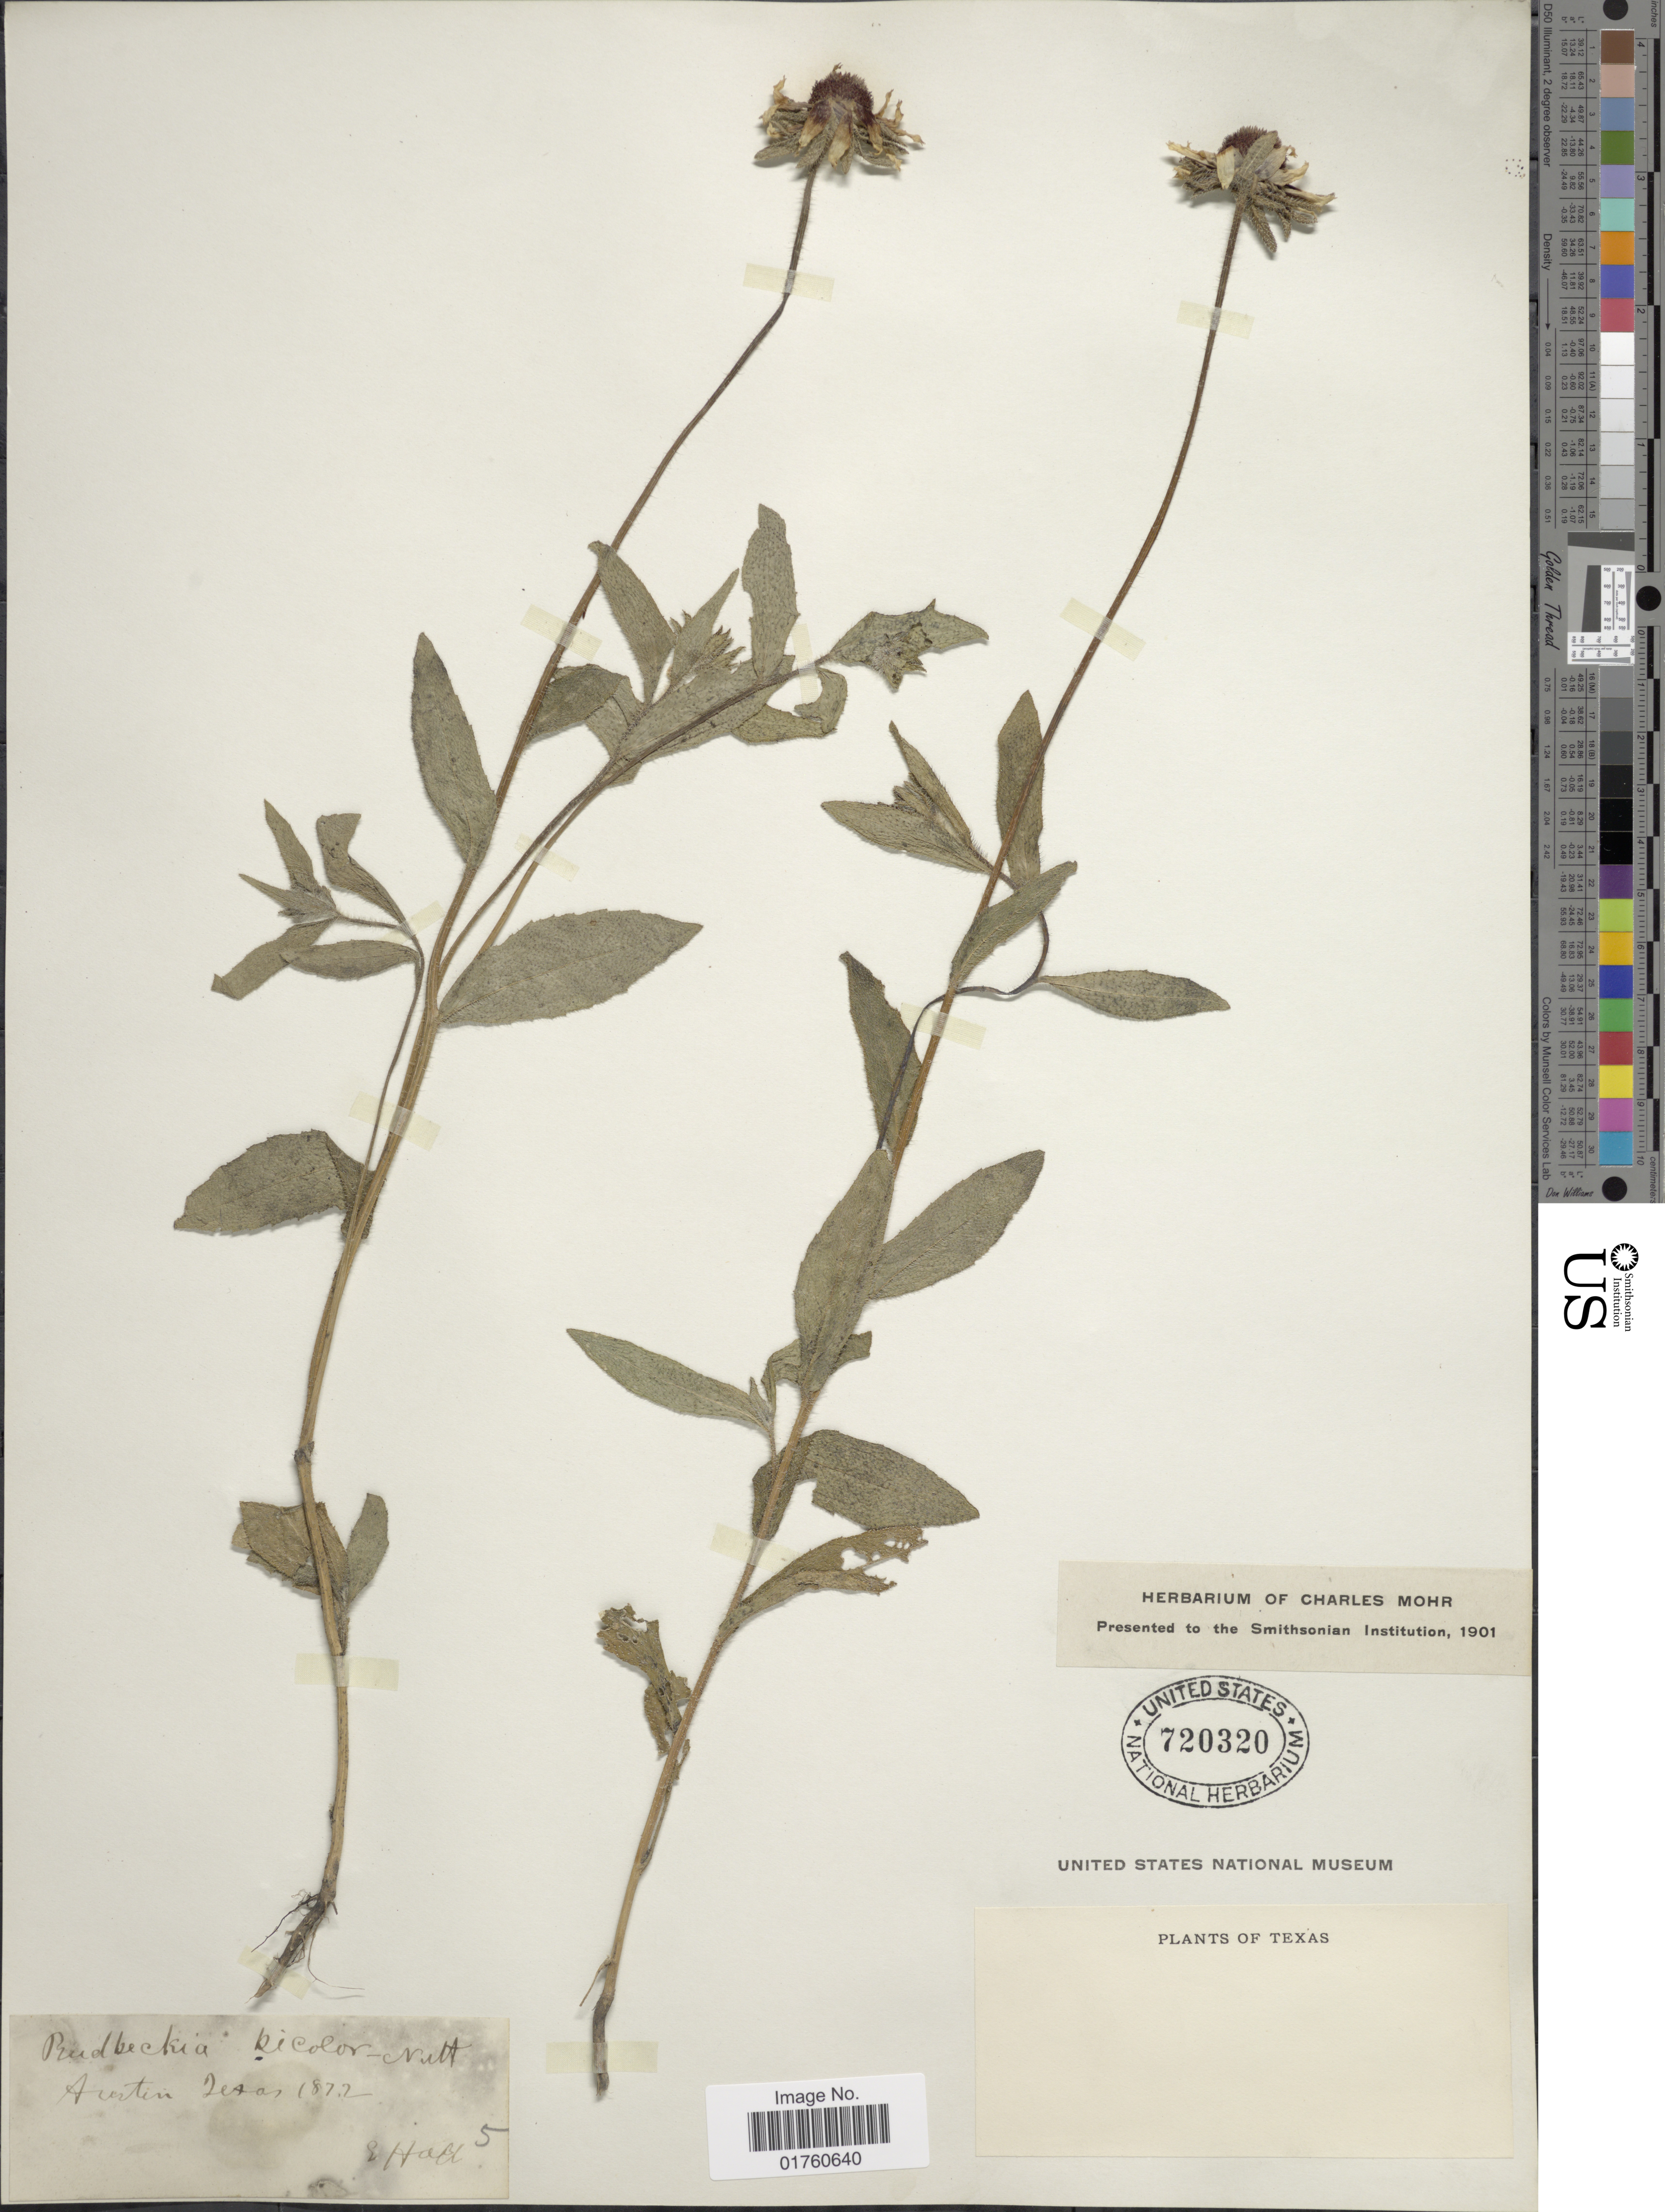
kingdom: Plantae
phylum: Tracheophyta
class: Magnoliopsida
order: Asterales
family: Asteraceae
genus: Rudbeckia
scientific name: Rudbeckia bicolor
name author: Nutt.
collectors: E. Hall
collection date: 1872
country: United States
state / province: Texas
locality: Austin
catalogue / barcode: US 720320